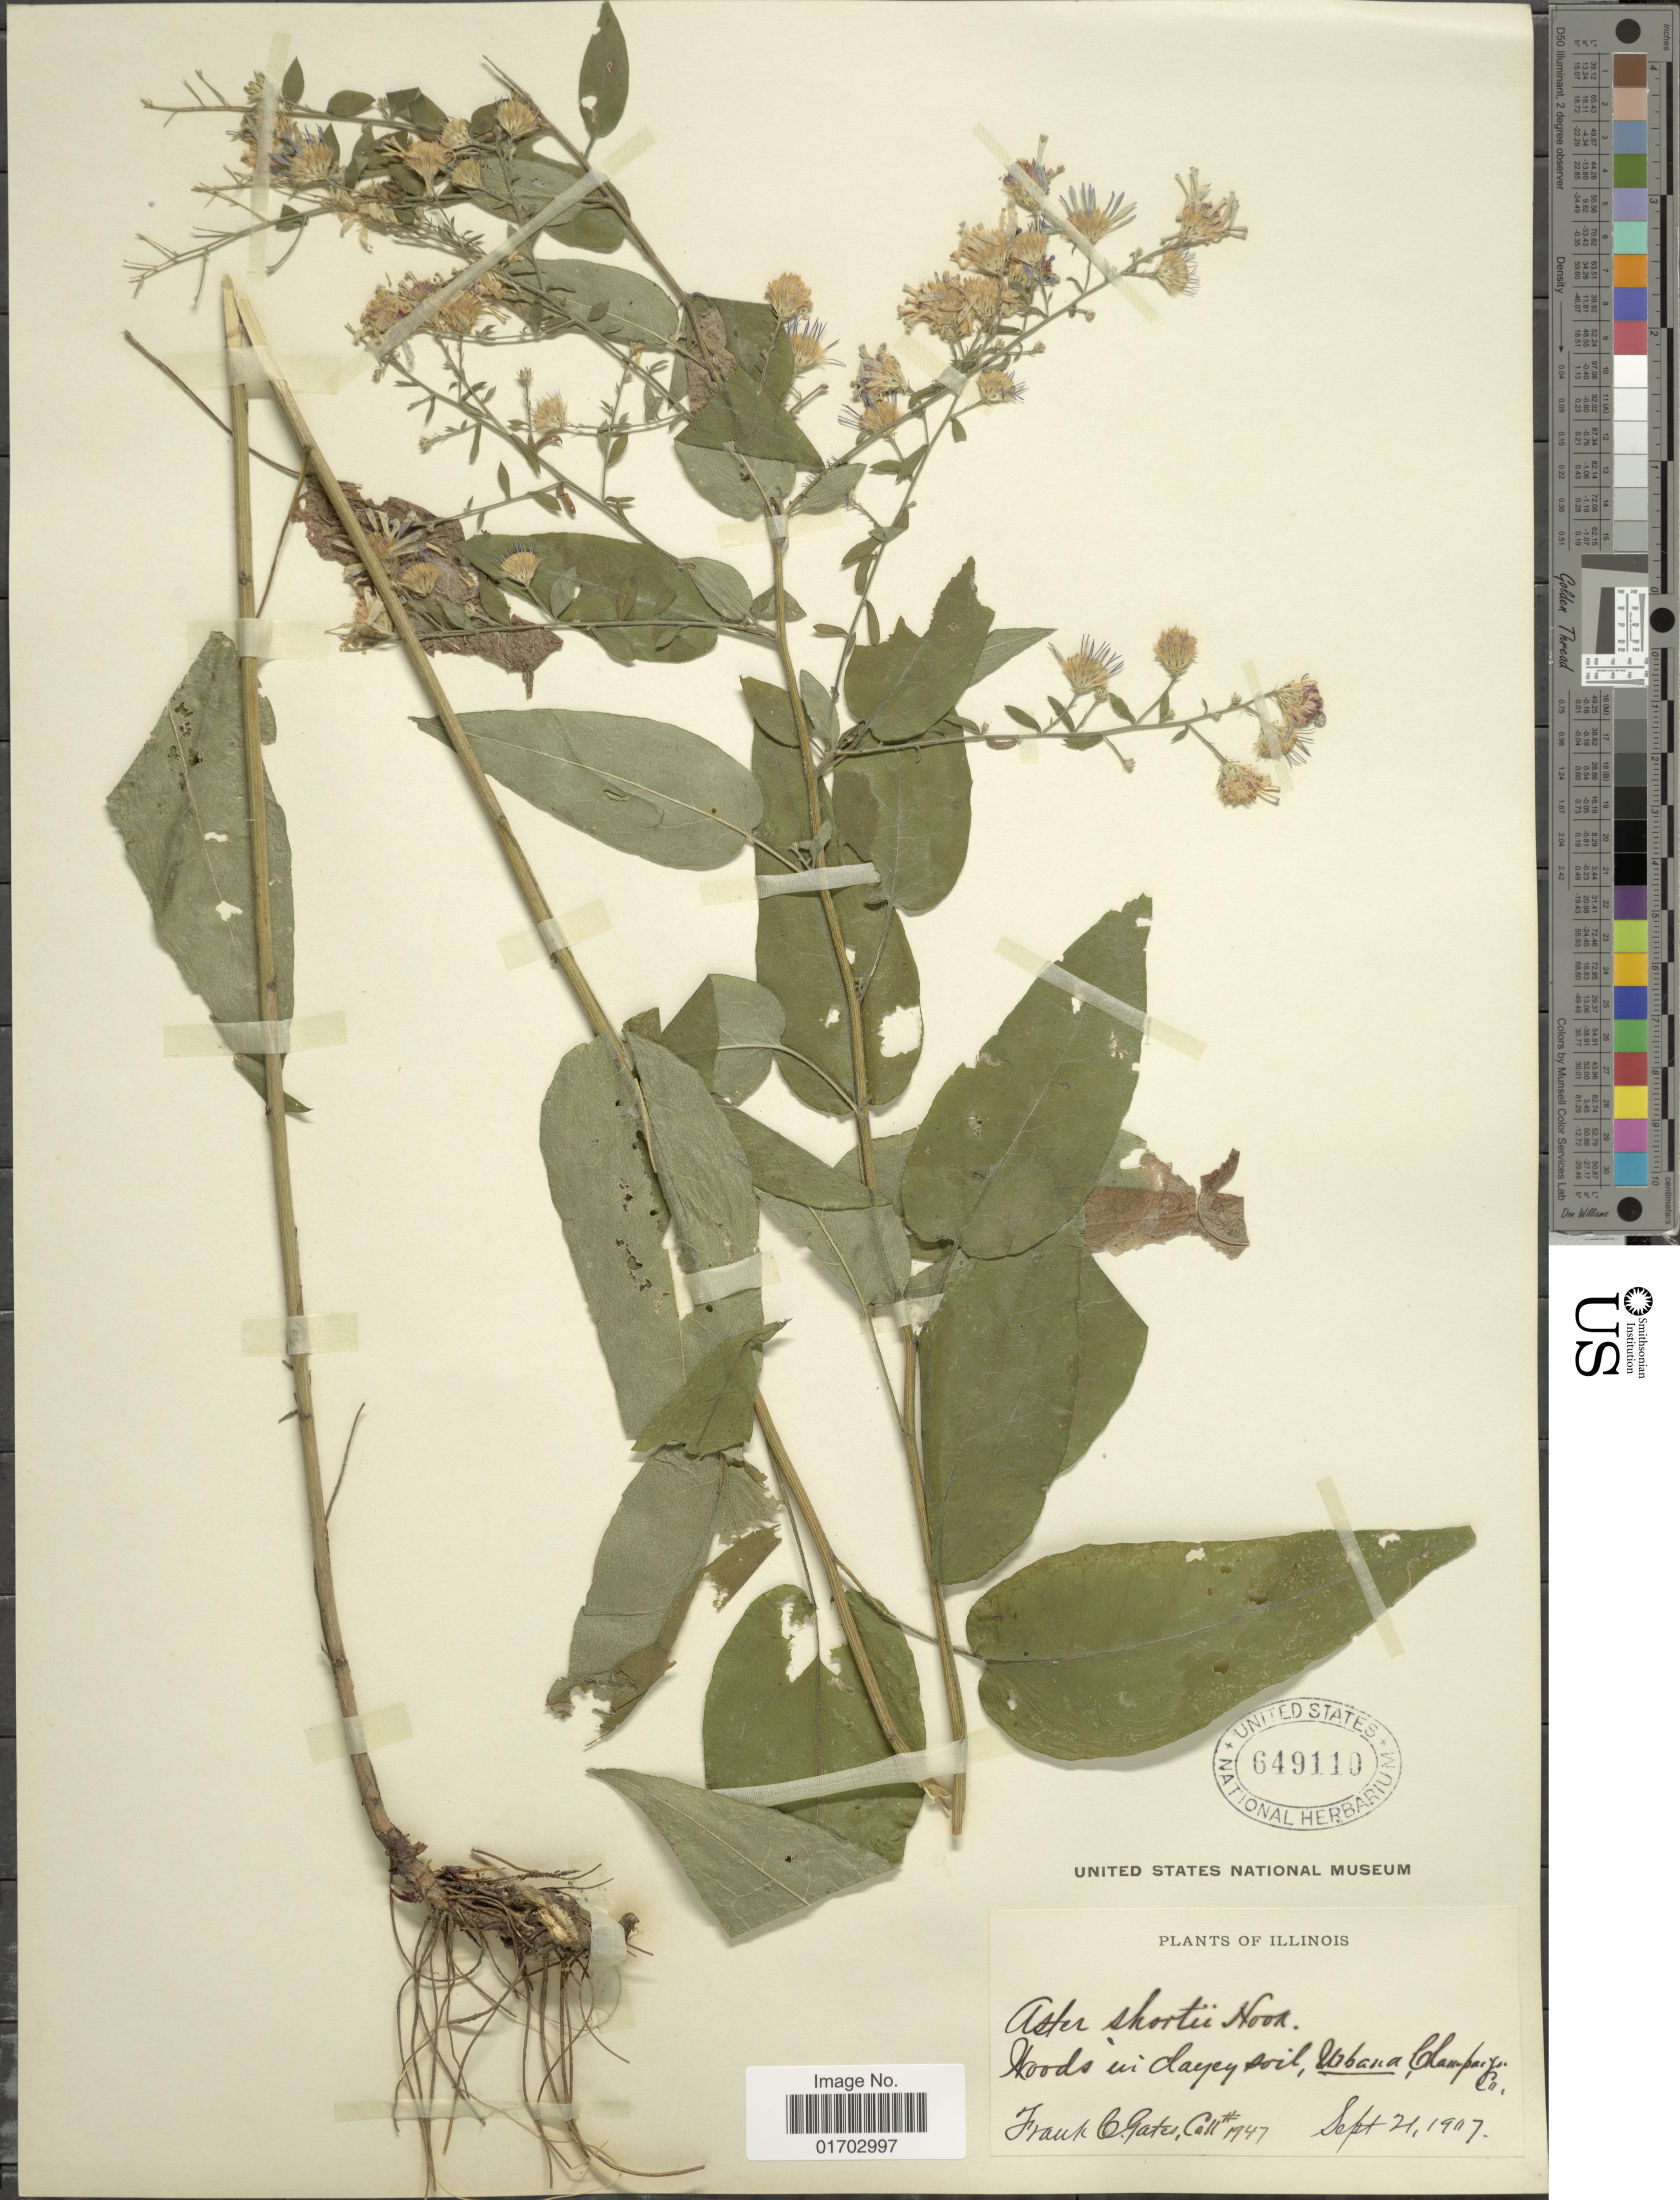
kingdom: Plantae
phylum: Tracheophyta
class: Magnoliopsida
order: Asterales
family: Asteraceae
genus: Symphyotrichum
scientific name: Symphyotrichum shortii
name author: (Lindl.) G.L. Nesom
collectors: F. C. Gates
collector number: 1947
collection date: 1907-09-21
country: United States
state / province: Illinois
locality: Urbana, Chapaign Co.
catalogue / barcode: US 649110